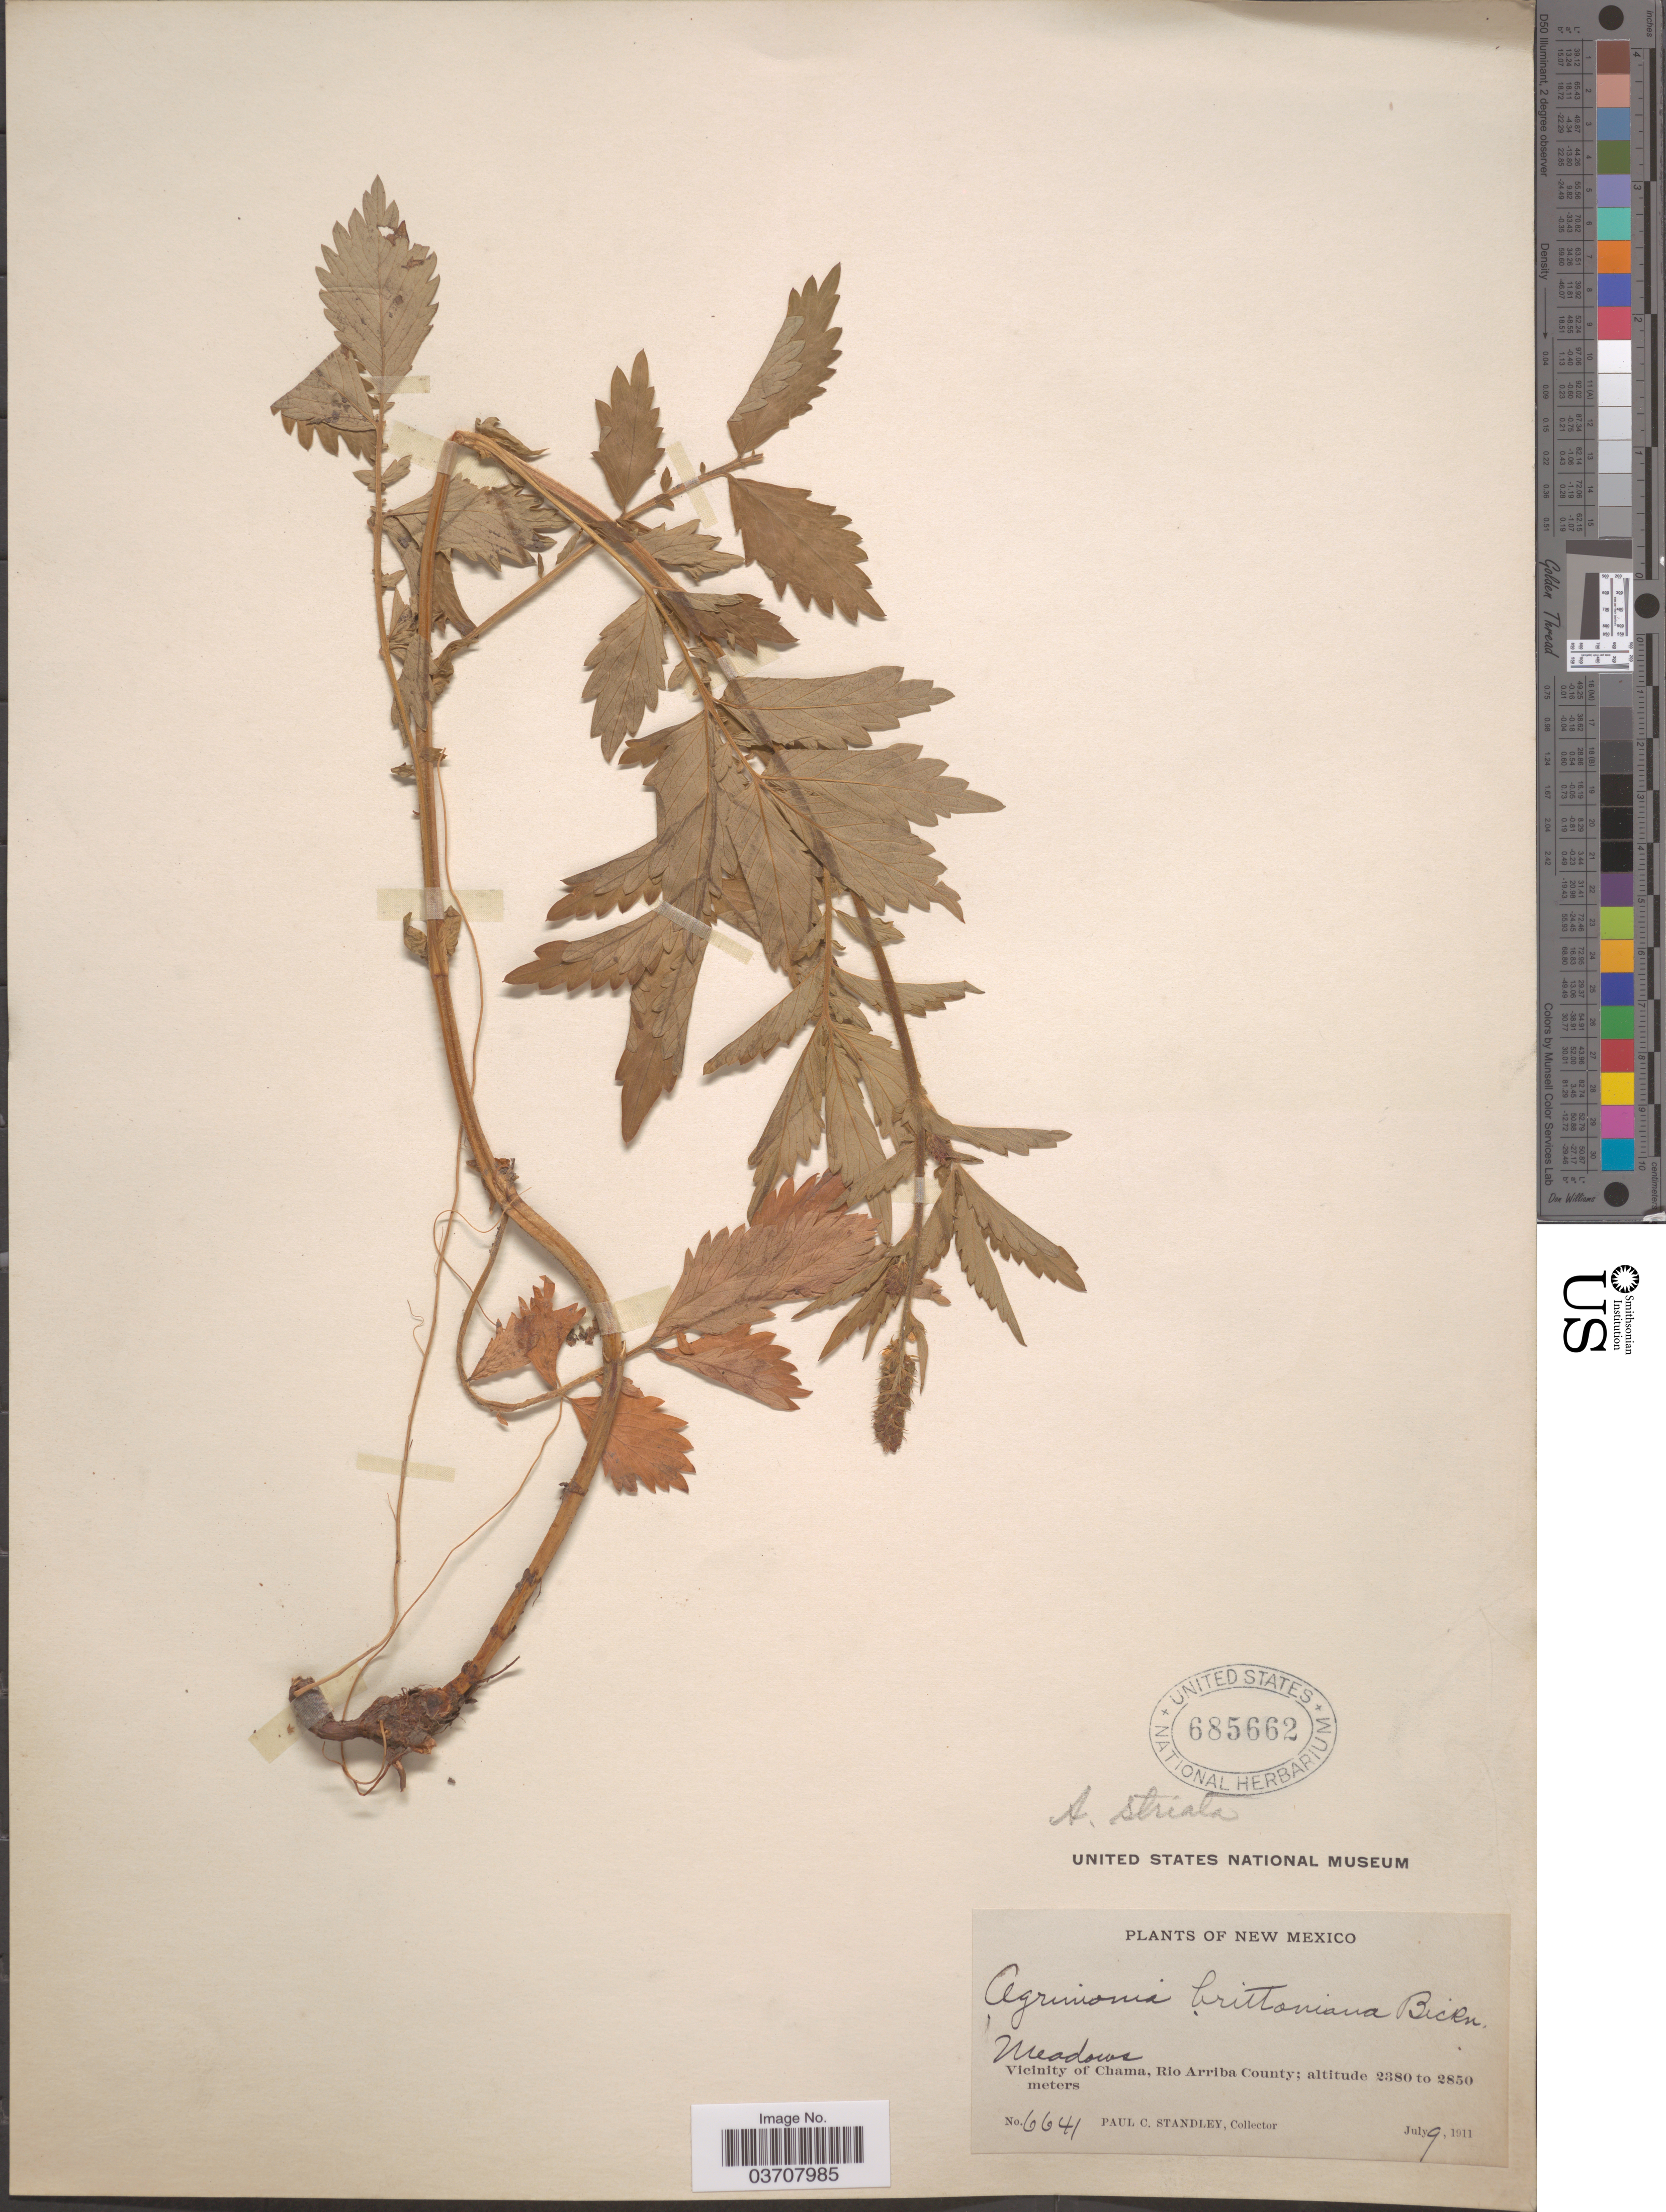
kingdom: Plantae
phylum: Tracheophyta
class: Magnoliopsida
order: Rosales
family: Rosaceae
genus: Agrimonia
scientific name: Agrimonia striata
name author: Michx.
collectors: P. C. Standley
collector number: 6641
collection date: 1911-07-09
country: United States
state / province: New Mexico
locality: Vicinity of Chama, Rio Arriba County.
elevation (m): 2380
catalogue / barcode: US 685662